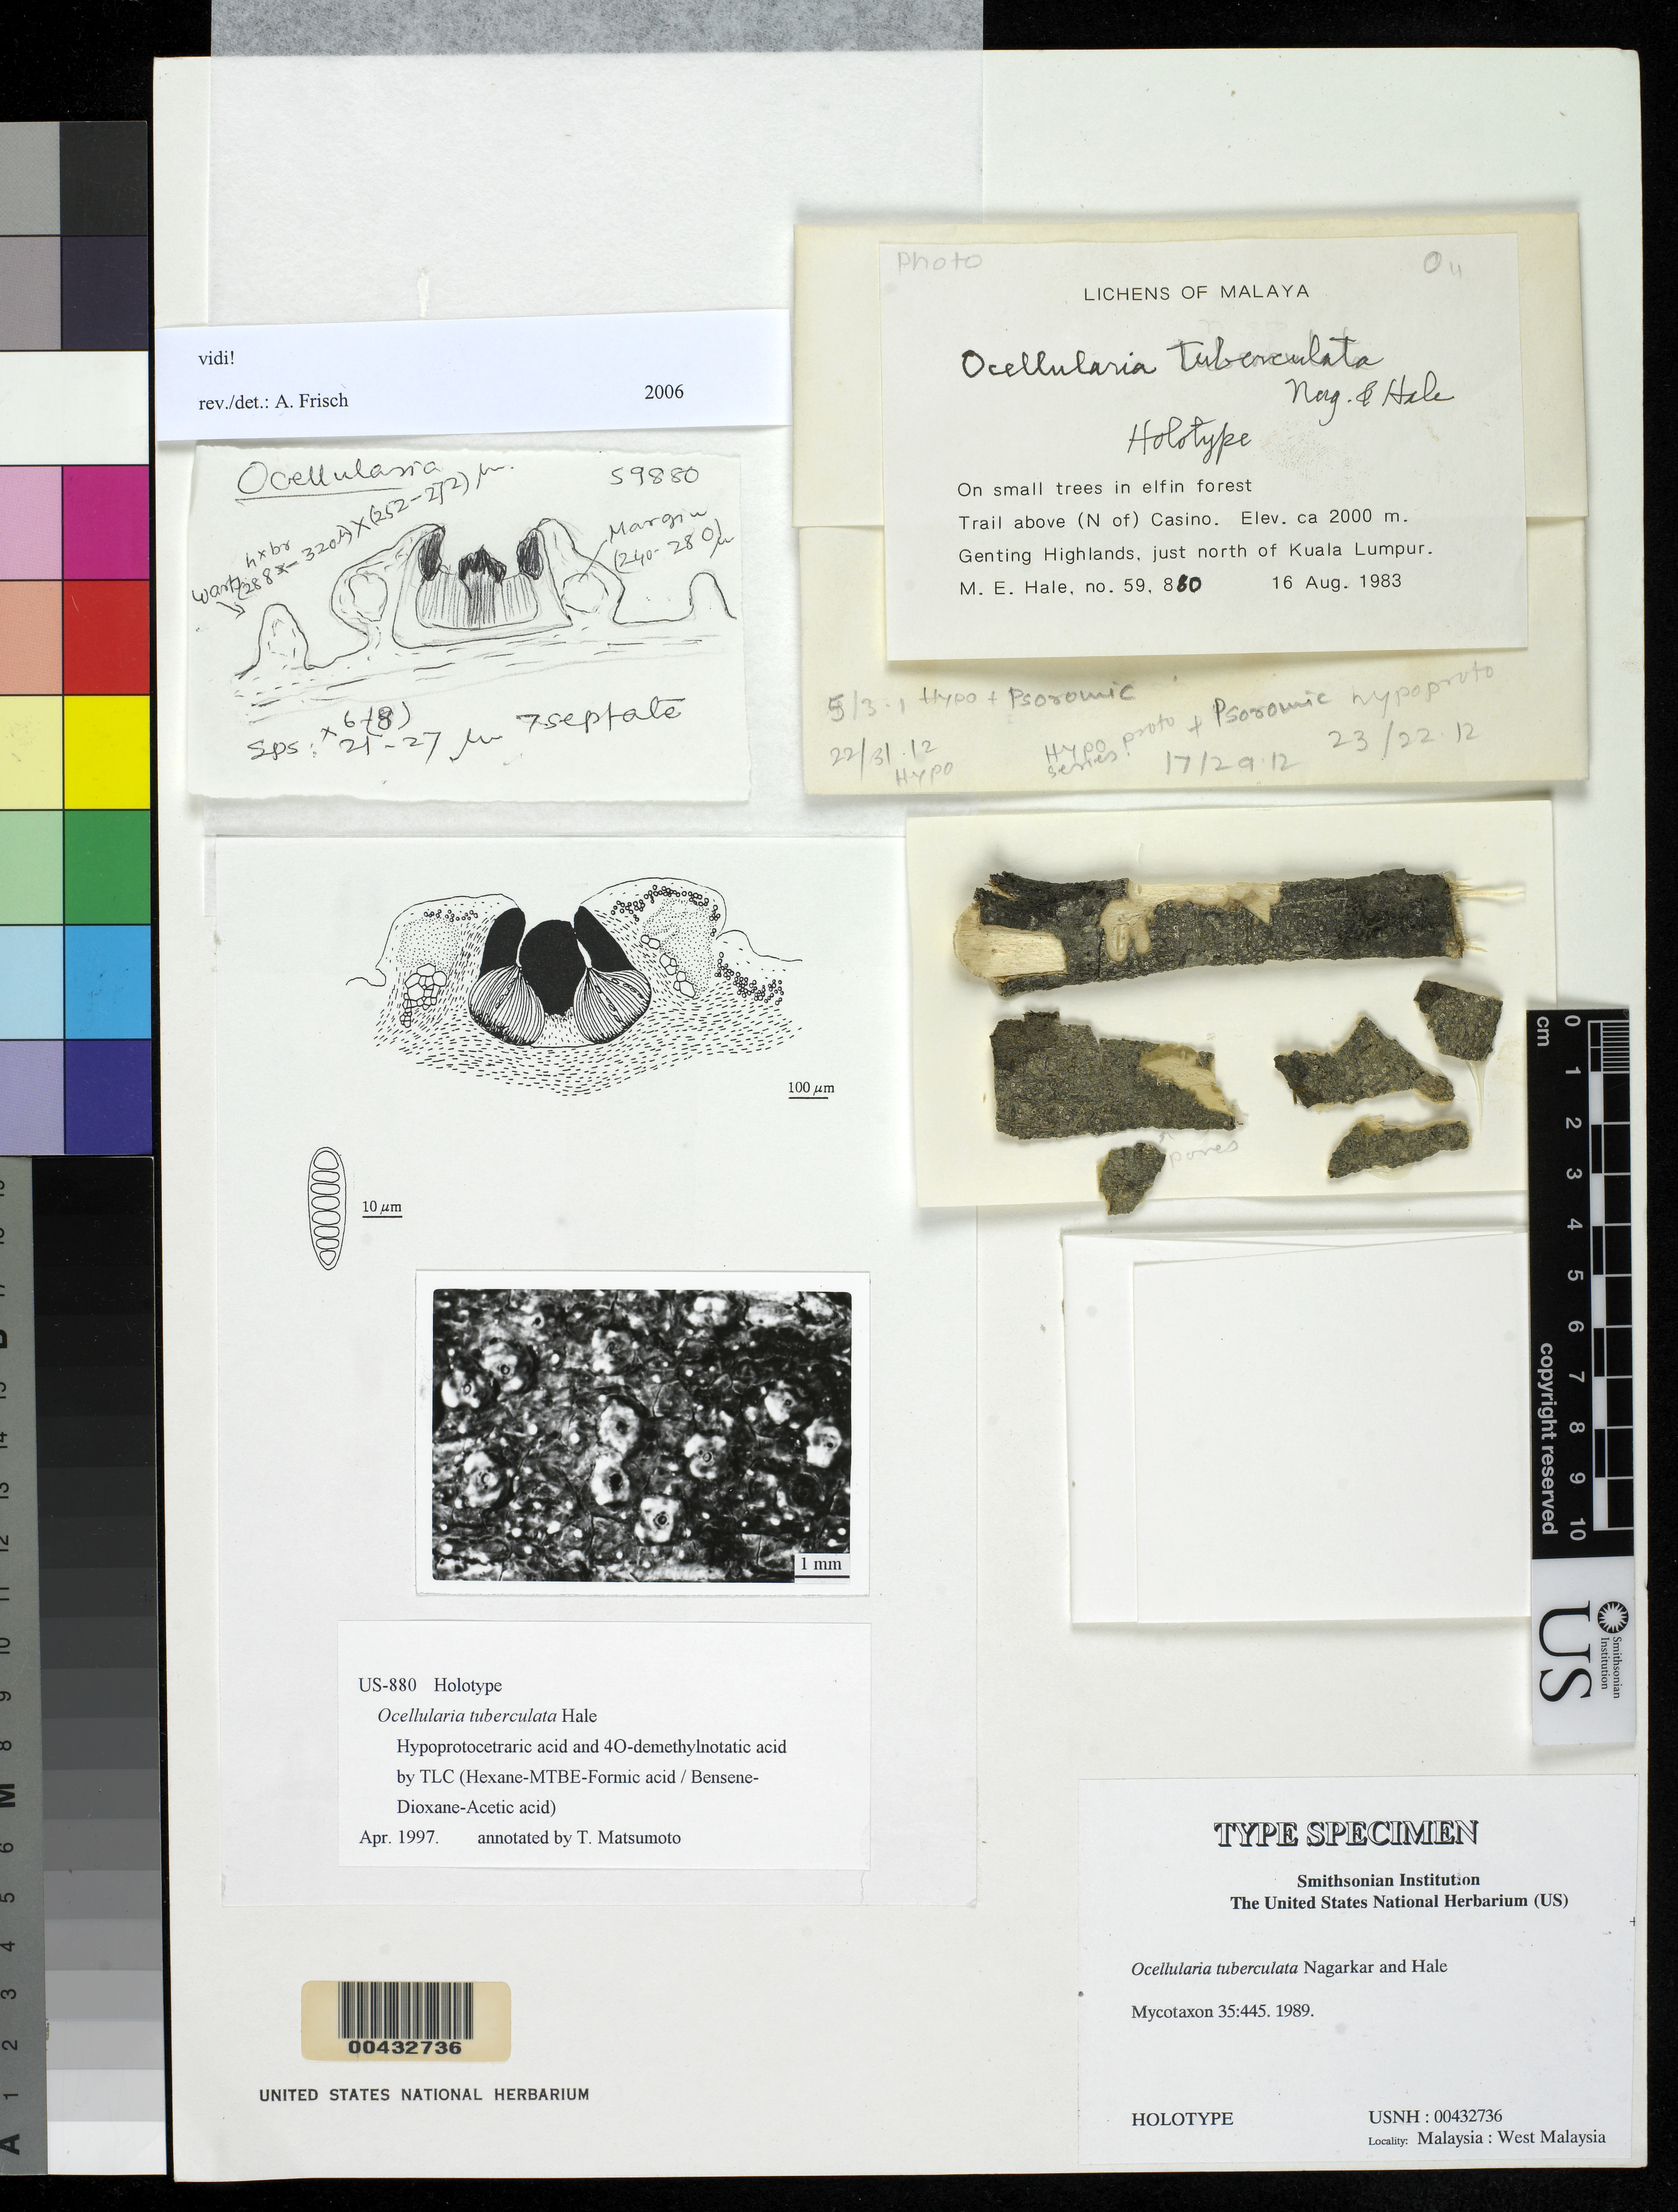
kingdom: Fungi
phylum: Ascomycota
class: Lecanoromycetes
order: Ostropales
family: Graphidaceae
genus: Ocellularia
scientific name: Ocellularia tuberculata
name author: Nagarkar & Hale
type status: Holotype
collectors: M. Hale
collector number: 59880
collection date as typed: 16 Aug 1983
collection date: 1983-08-16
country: Malaysia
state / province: West Malaysia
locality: Genting Highlands, just N of Kuala Lumpur, trail above (N of) casino.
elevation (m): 2000